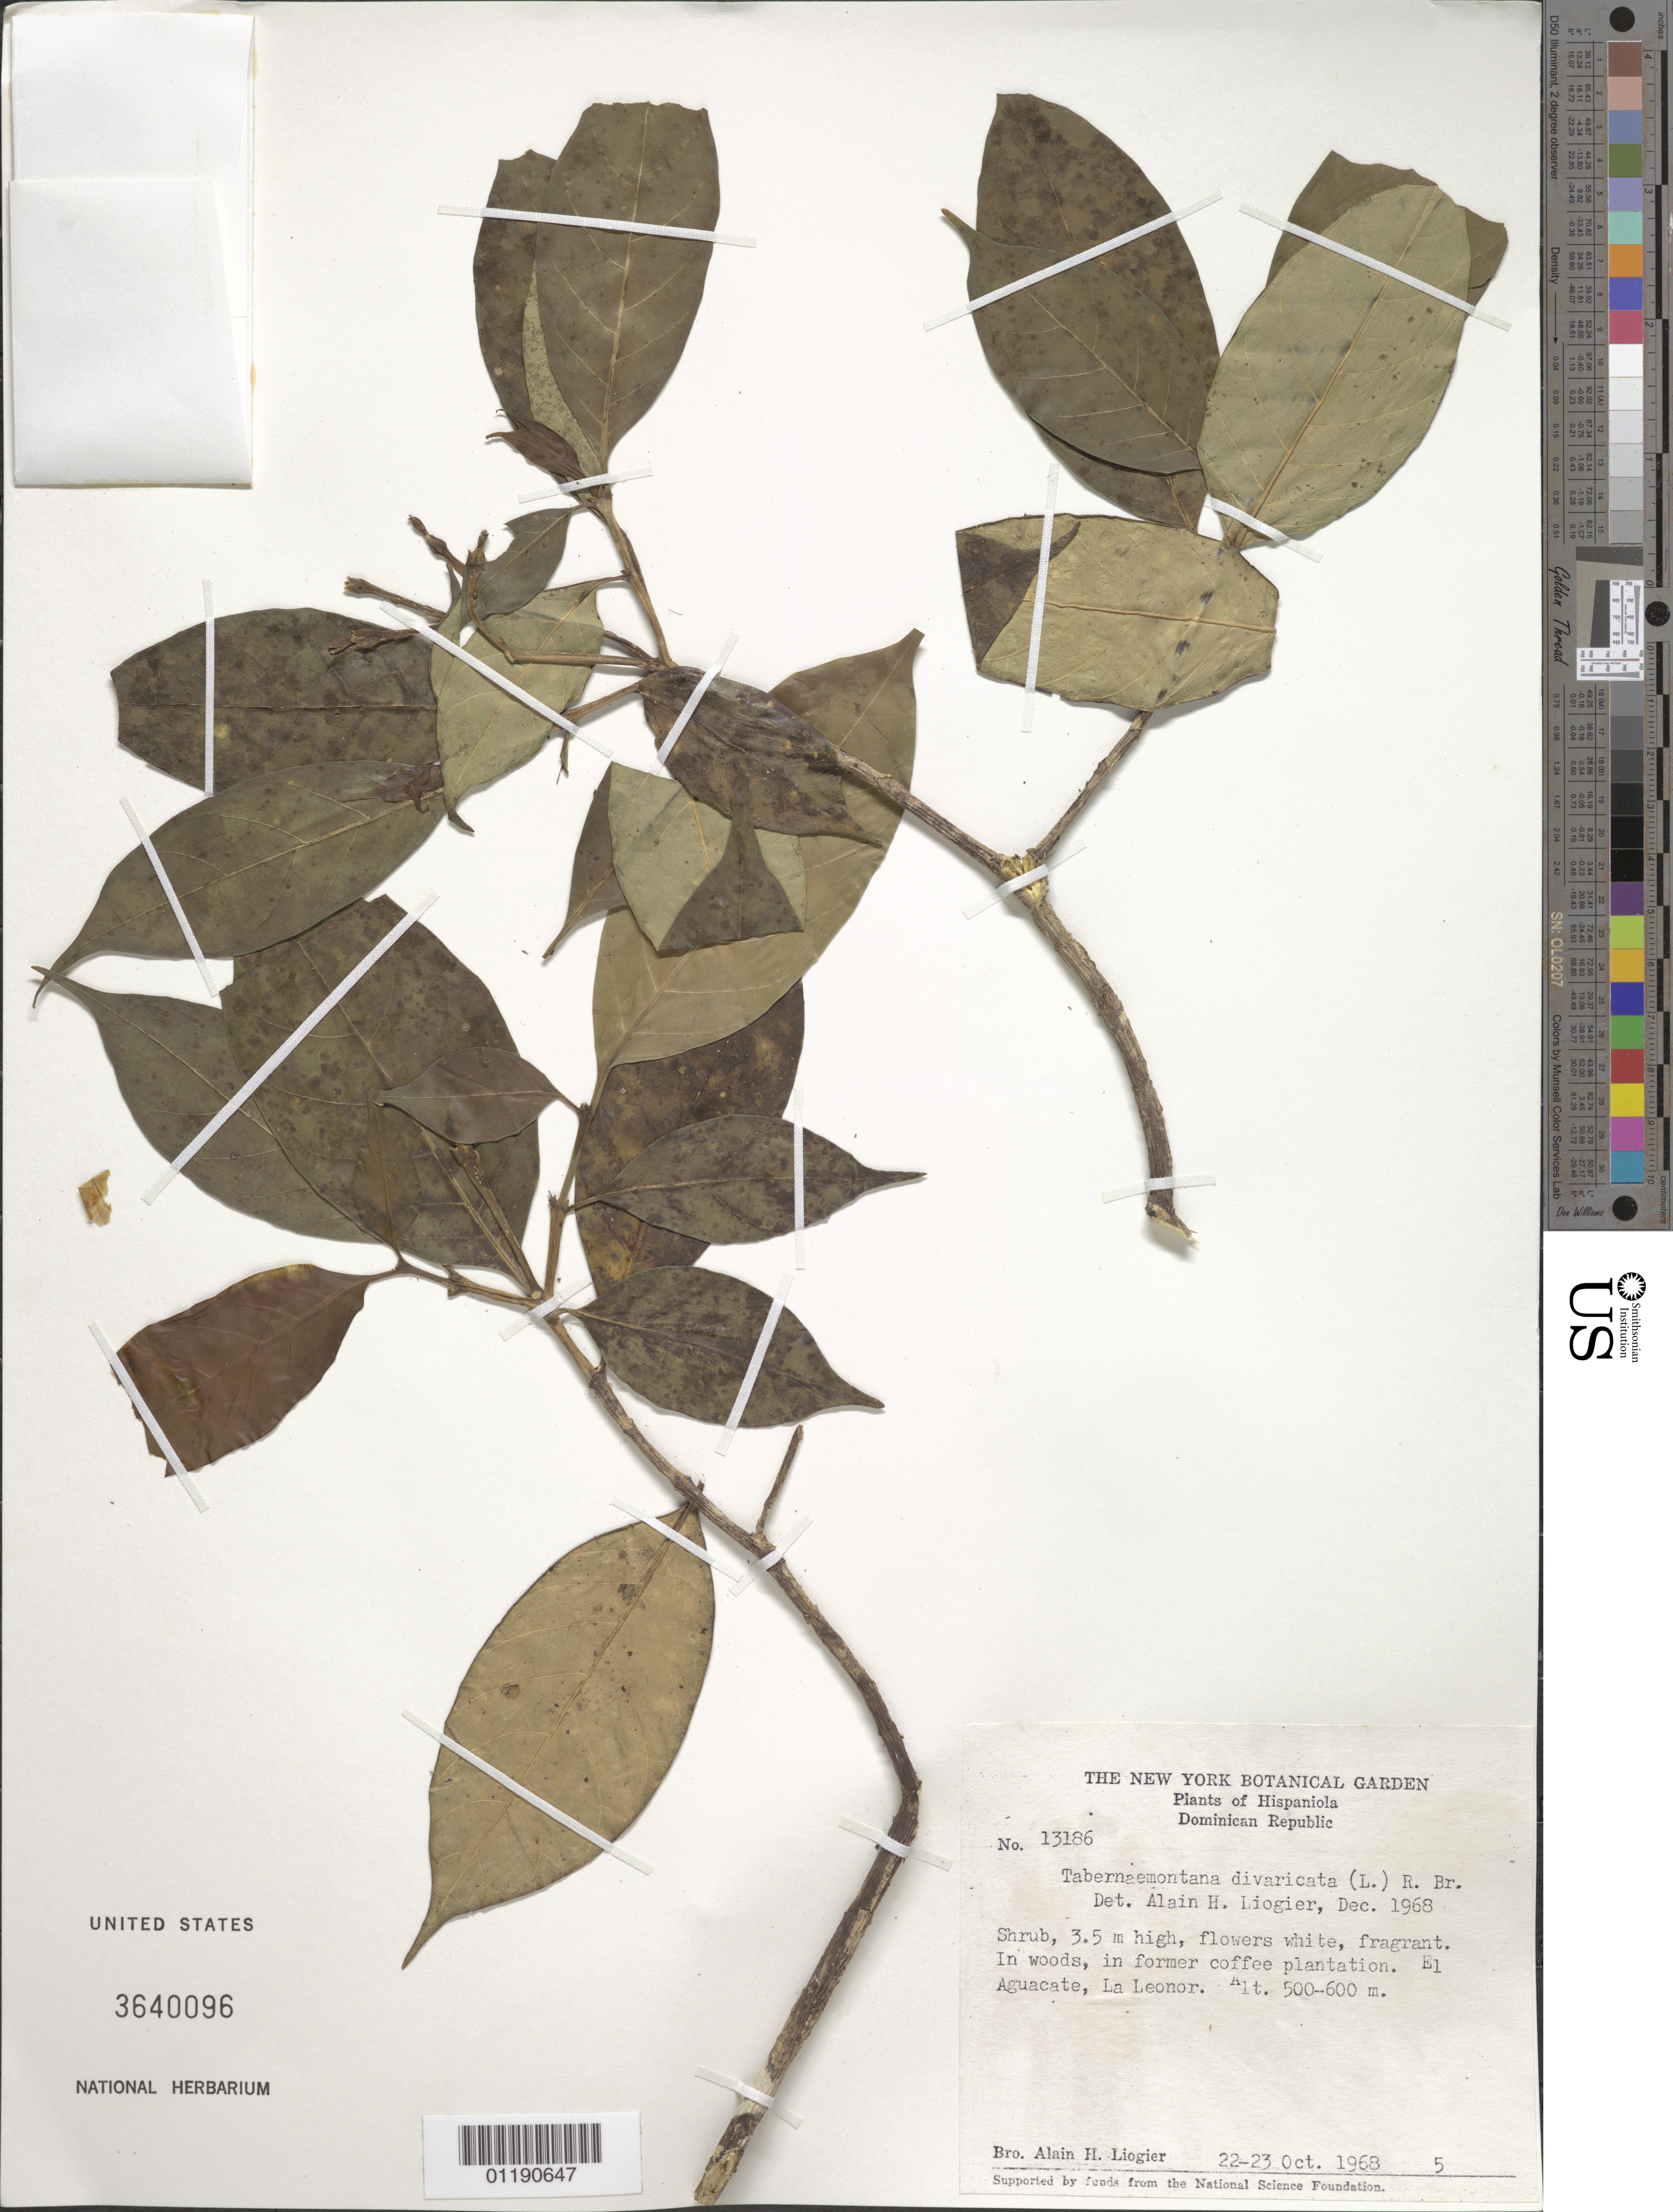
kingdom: Plantae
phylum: Tracheophyta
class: Magnoliopsida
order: Gentianales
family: Apocynaceae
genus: Tabernaemontana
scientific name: Tabernaemontana divaricata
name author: (L.) R. Br. ex Roem. & Schult.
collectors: A. H. Liogier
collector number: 13186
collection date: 1968-10-22/1968-10-23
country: Dominican Republic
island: Hispaniola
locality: El Aguacate, La Leonor.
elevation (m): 500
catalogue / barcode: US 3640096